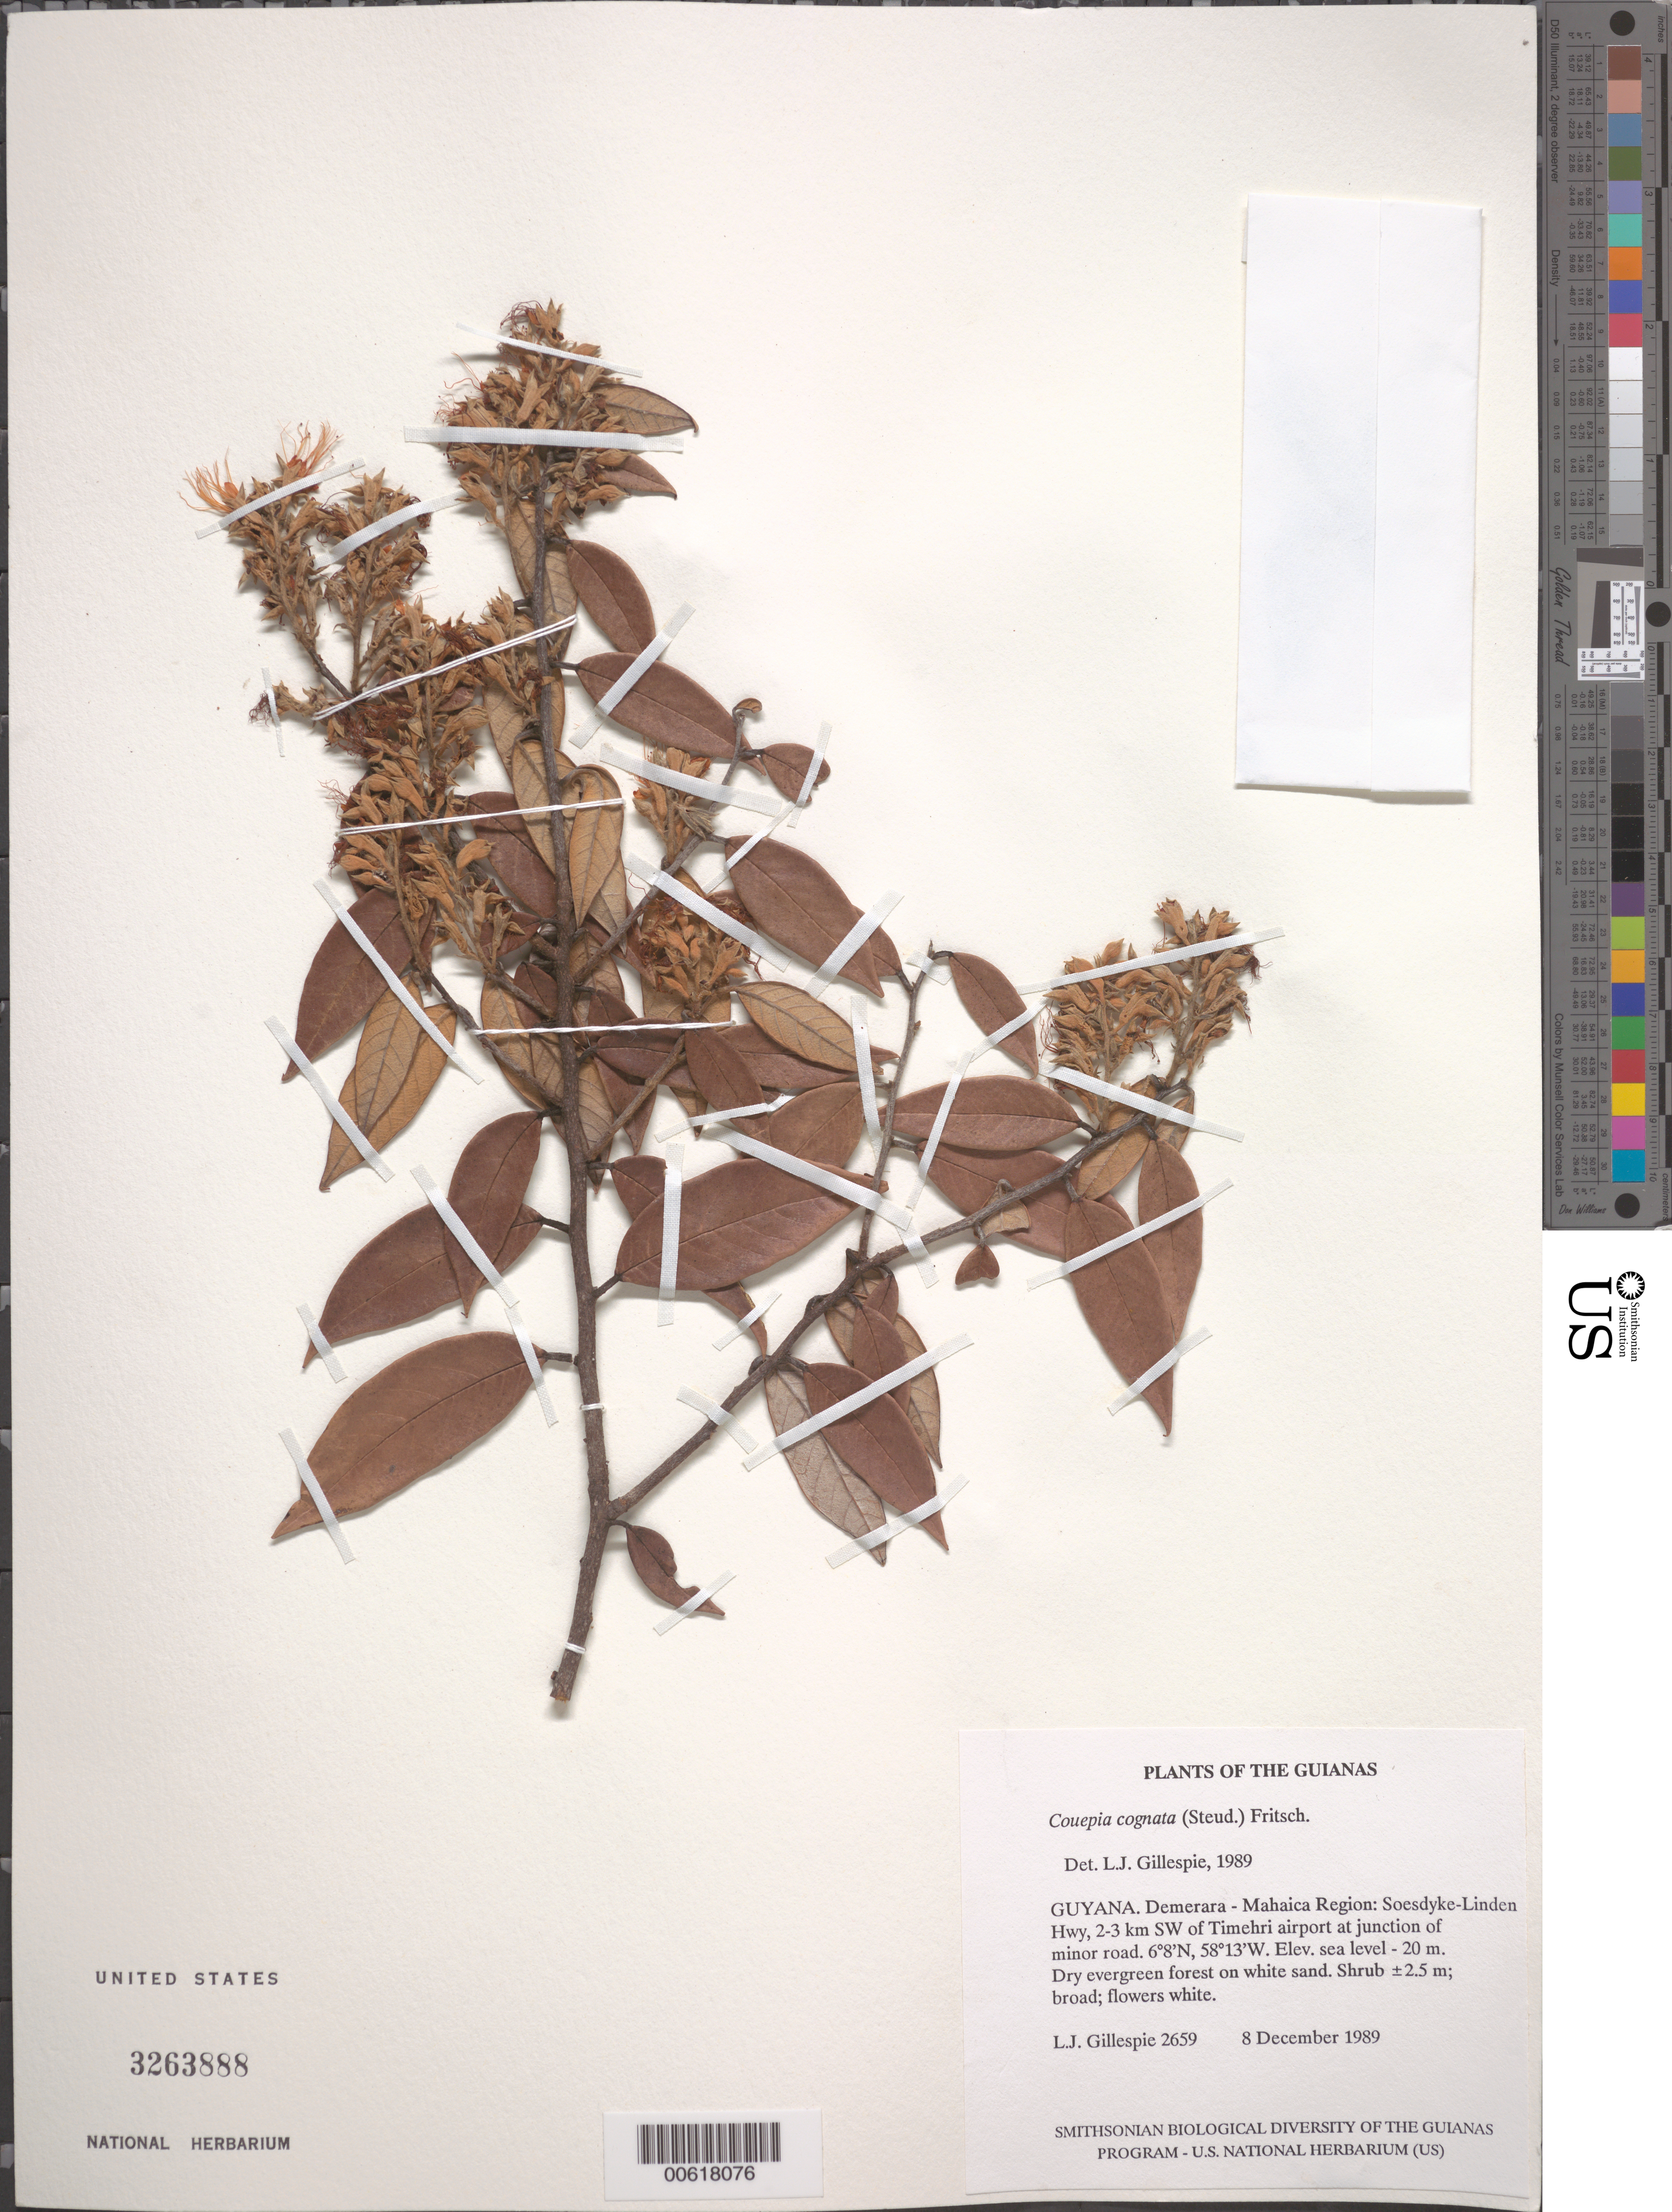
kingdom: Plantae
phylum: Tracheophyta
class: Magnoliopsida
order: Malpighiales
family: Chrysobalanaceae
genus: Gaulettia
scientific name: Gaulettia cognata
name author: (Steud.) Sothers & Prance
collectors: L. J. Gillespie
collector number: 2659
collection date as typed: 8 December 1989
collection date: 1989-12-08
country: Guyana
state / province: Demerara-Mahaica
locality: Soesdyke-Linden Hwy, 2-3 km SW of Timehri airport at junction of minor road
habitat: Dry evergreen forest on white sand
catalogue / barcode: US 3263888